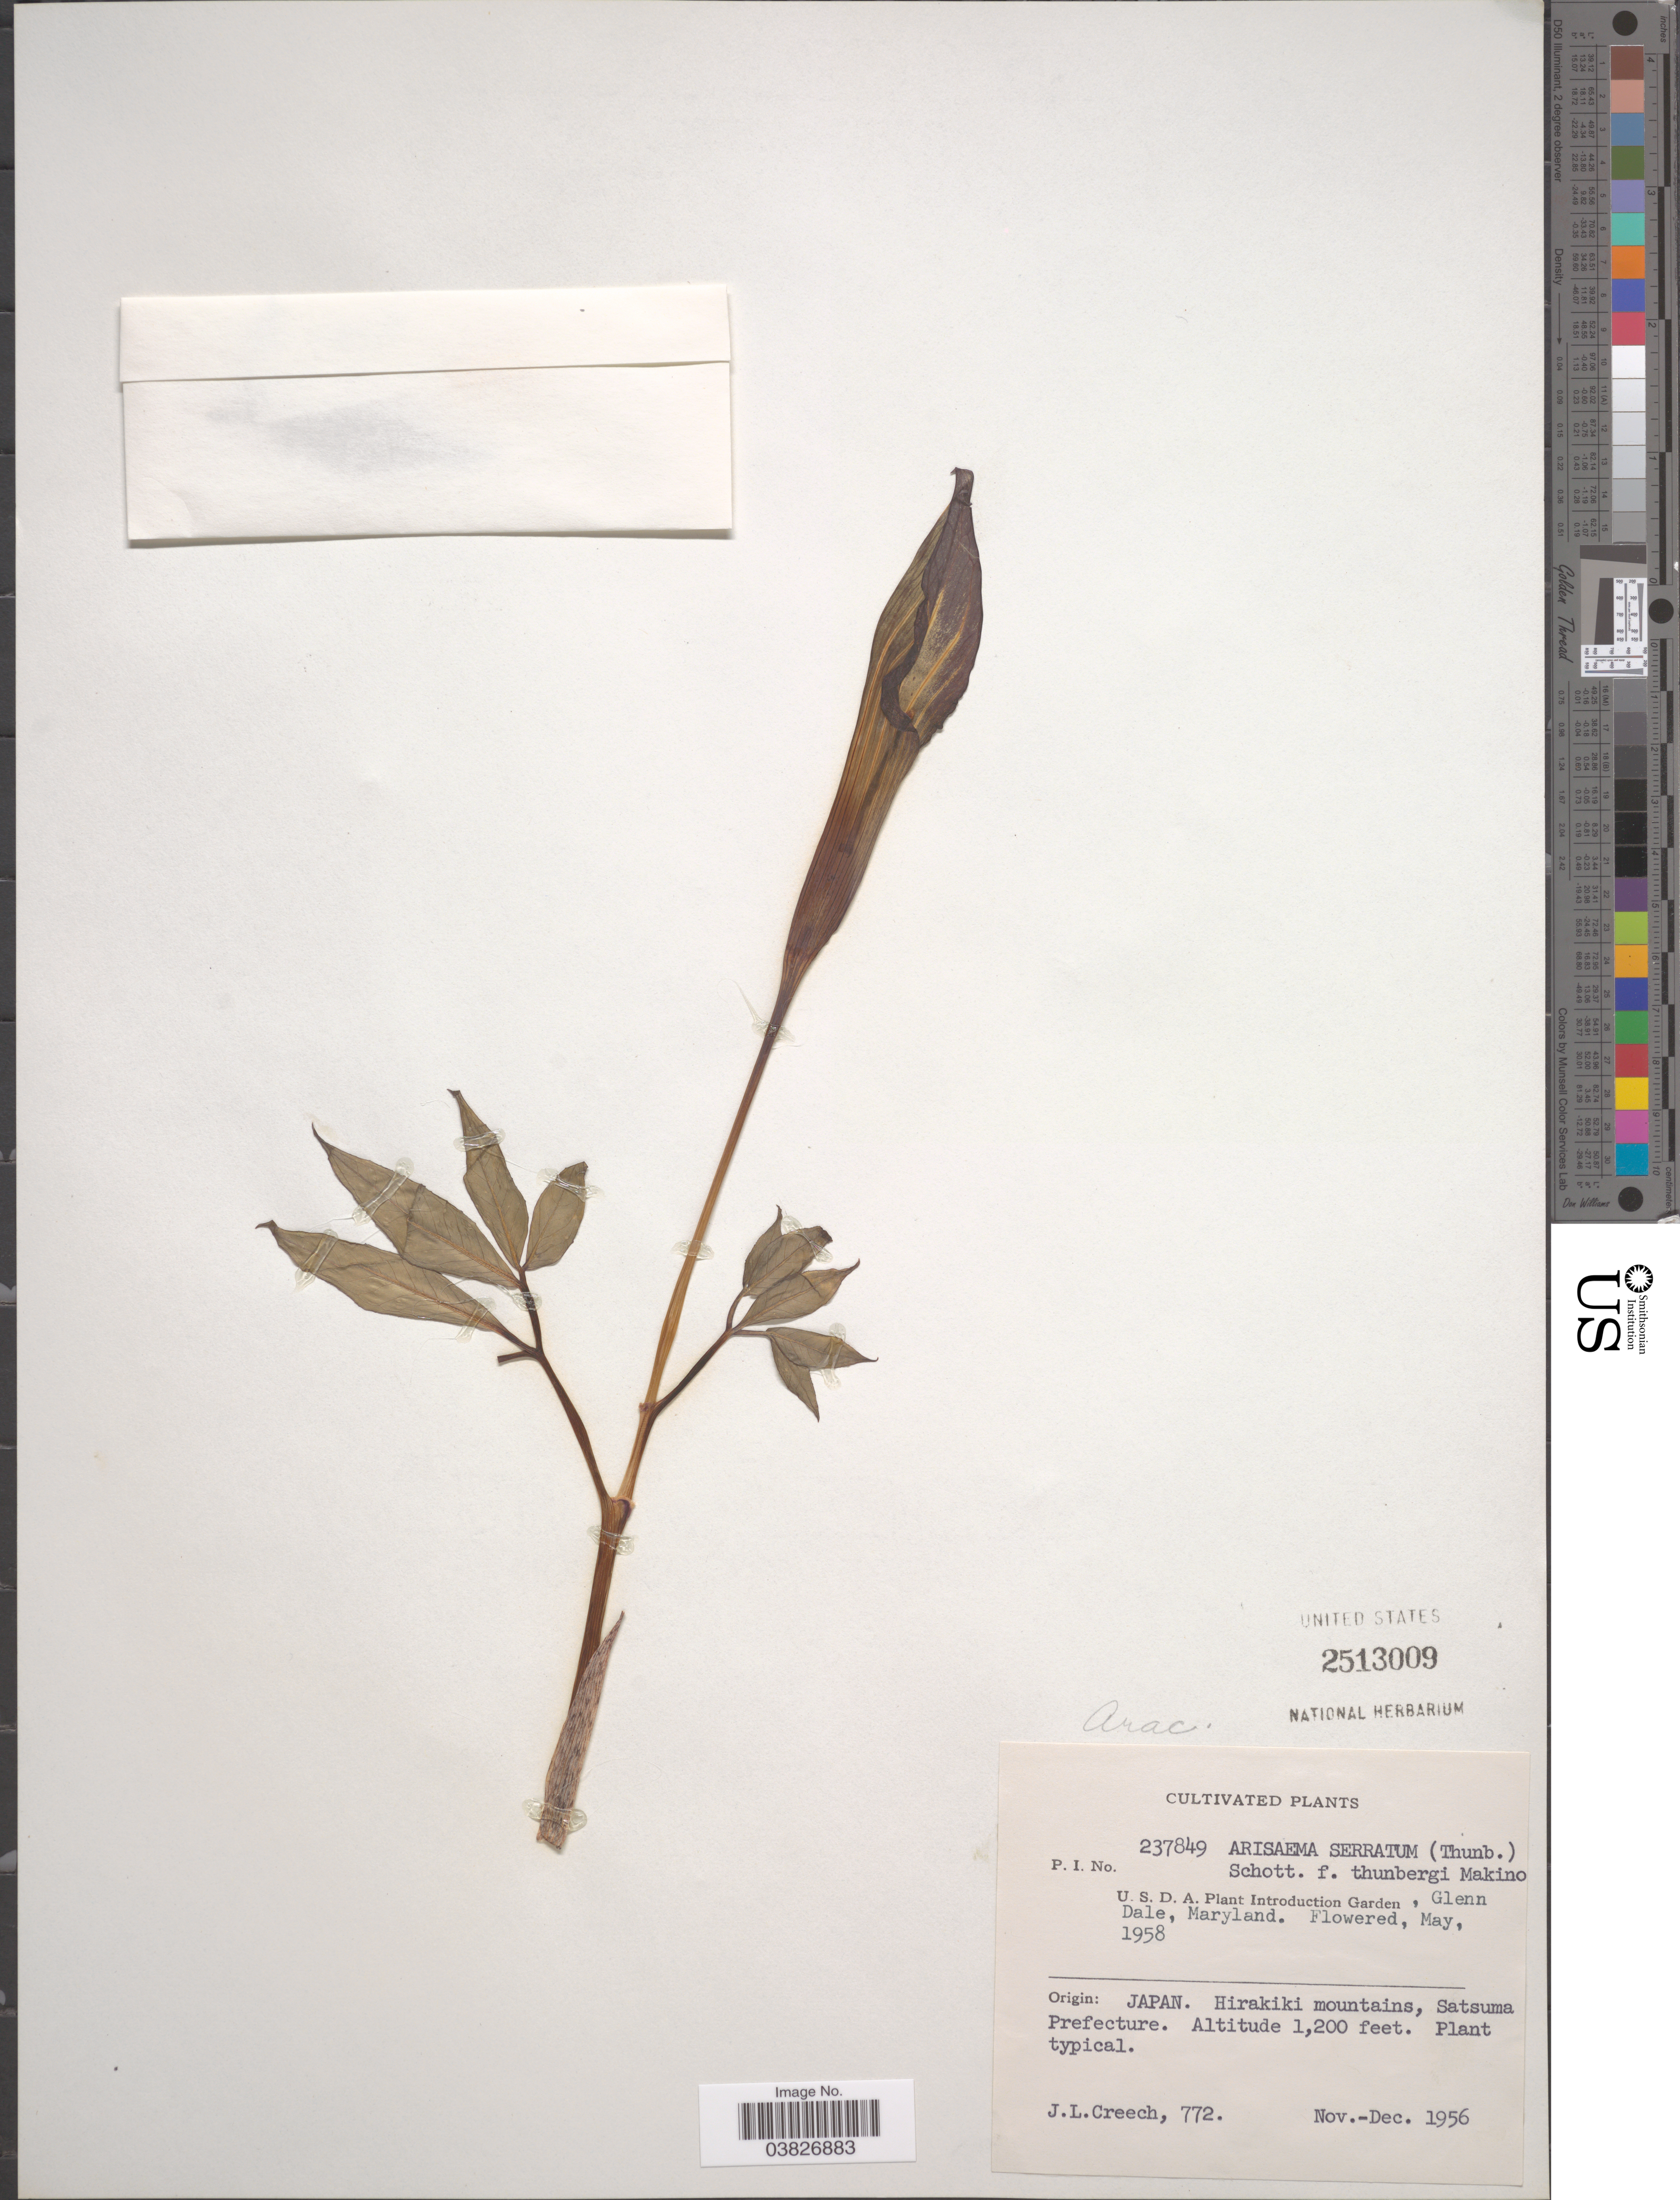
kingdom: Plantae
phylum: Tracheophyta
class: Liliopsida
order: Alismatales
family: Araceae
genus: Arisaema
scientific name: Arisaema serratum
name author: Schott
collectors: J. Creech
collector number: P.I. 237849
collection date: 1958-05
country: United States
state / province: Maryland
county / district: Prince George's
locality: U.S.D.A. Plant Introduction Garden.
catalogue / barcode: US 2513009